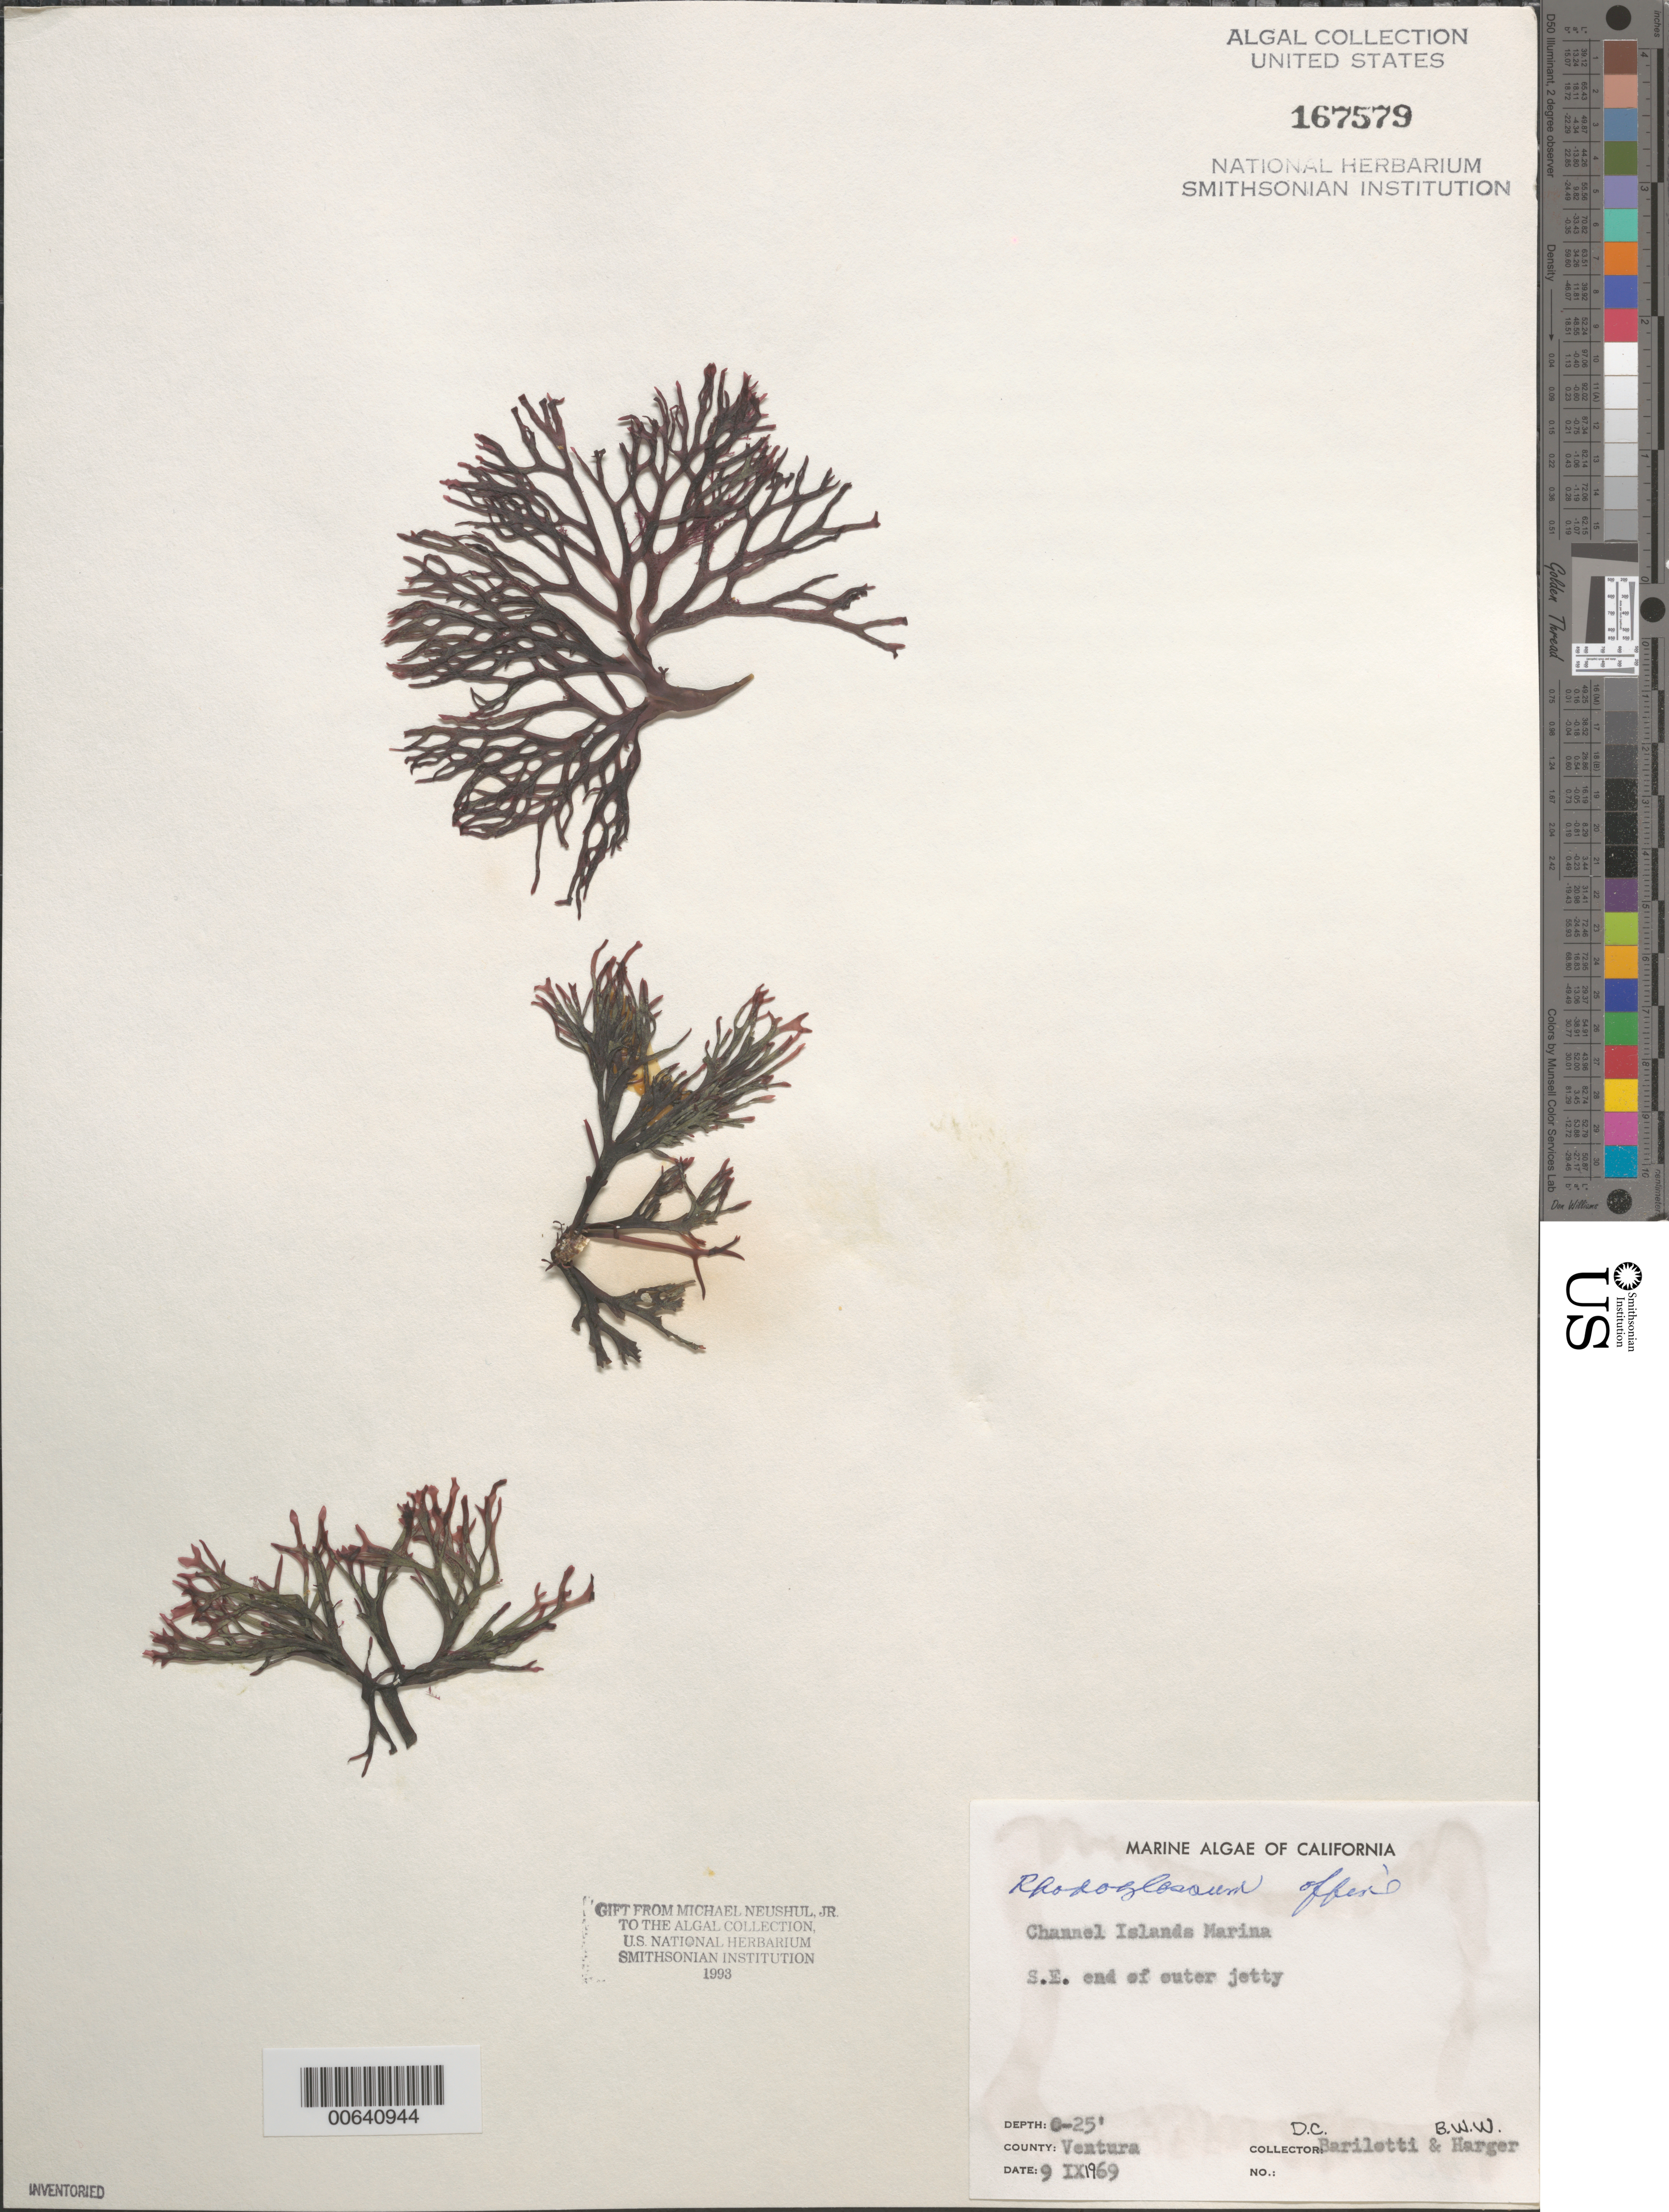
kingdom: Plantae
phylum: Rhodophyta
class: Florideophyceae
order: Gigartinales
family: Gigartinaceae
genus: Mazzaella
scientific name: Mazzaella affinis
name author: (Harvey) Fredericq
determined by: Algae name updating Project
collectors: D. C. Barilotti & B. W. Harger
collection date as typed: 09 Sep 1969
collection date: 1969-09-09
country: United States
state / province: California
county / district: Ventura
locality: Channel Islands Marina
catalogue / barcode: US 167579